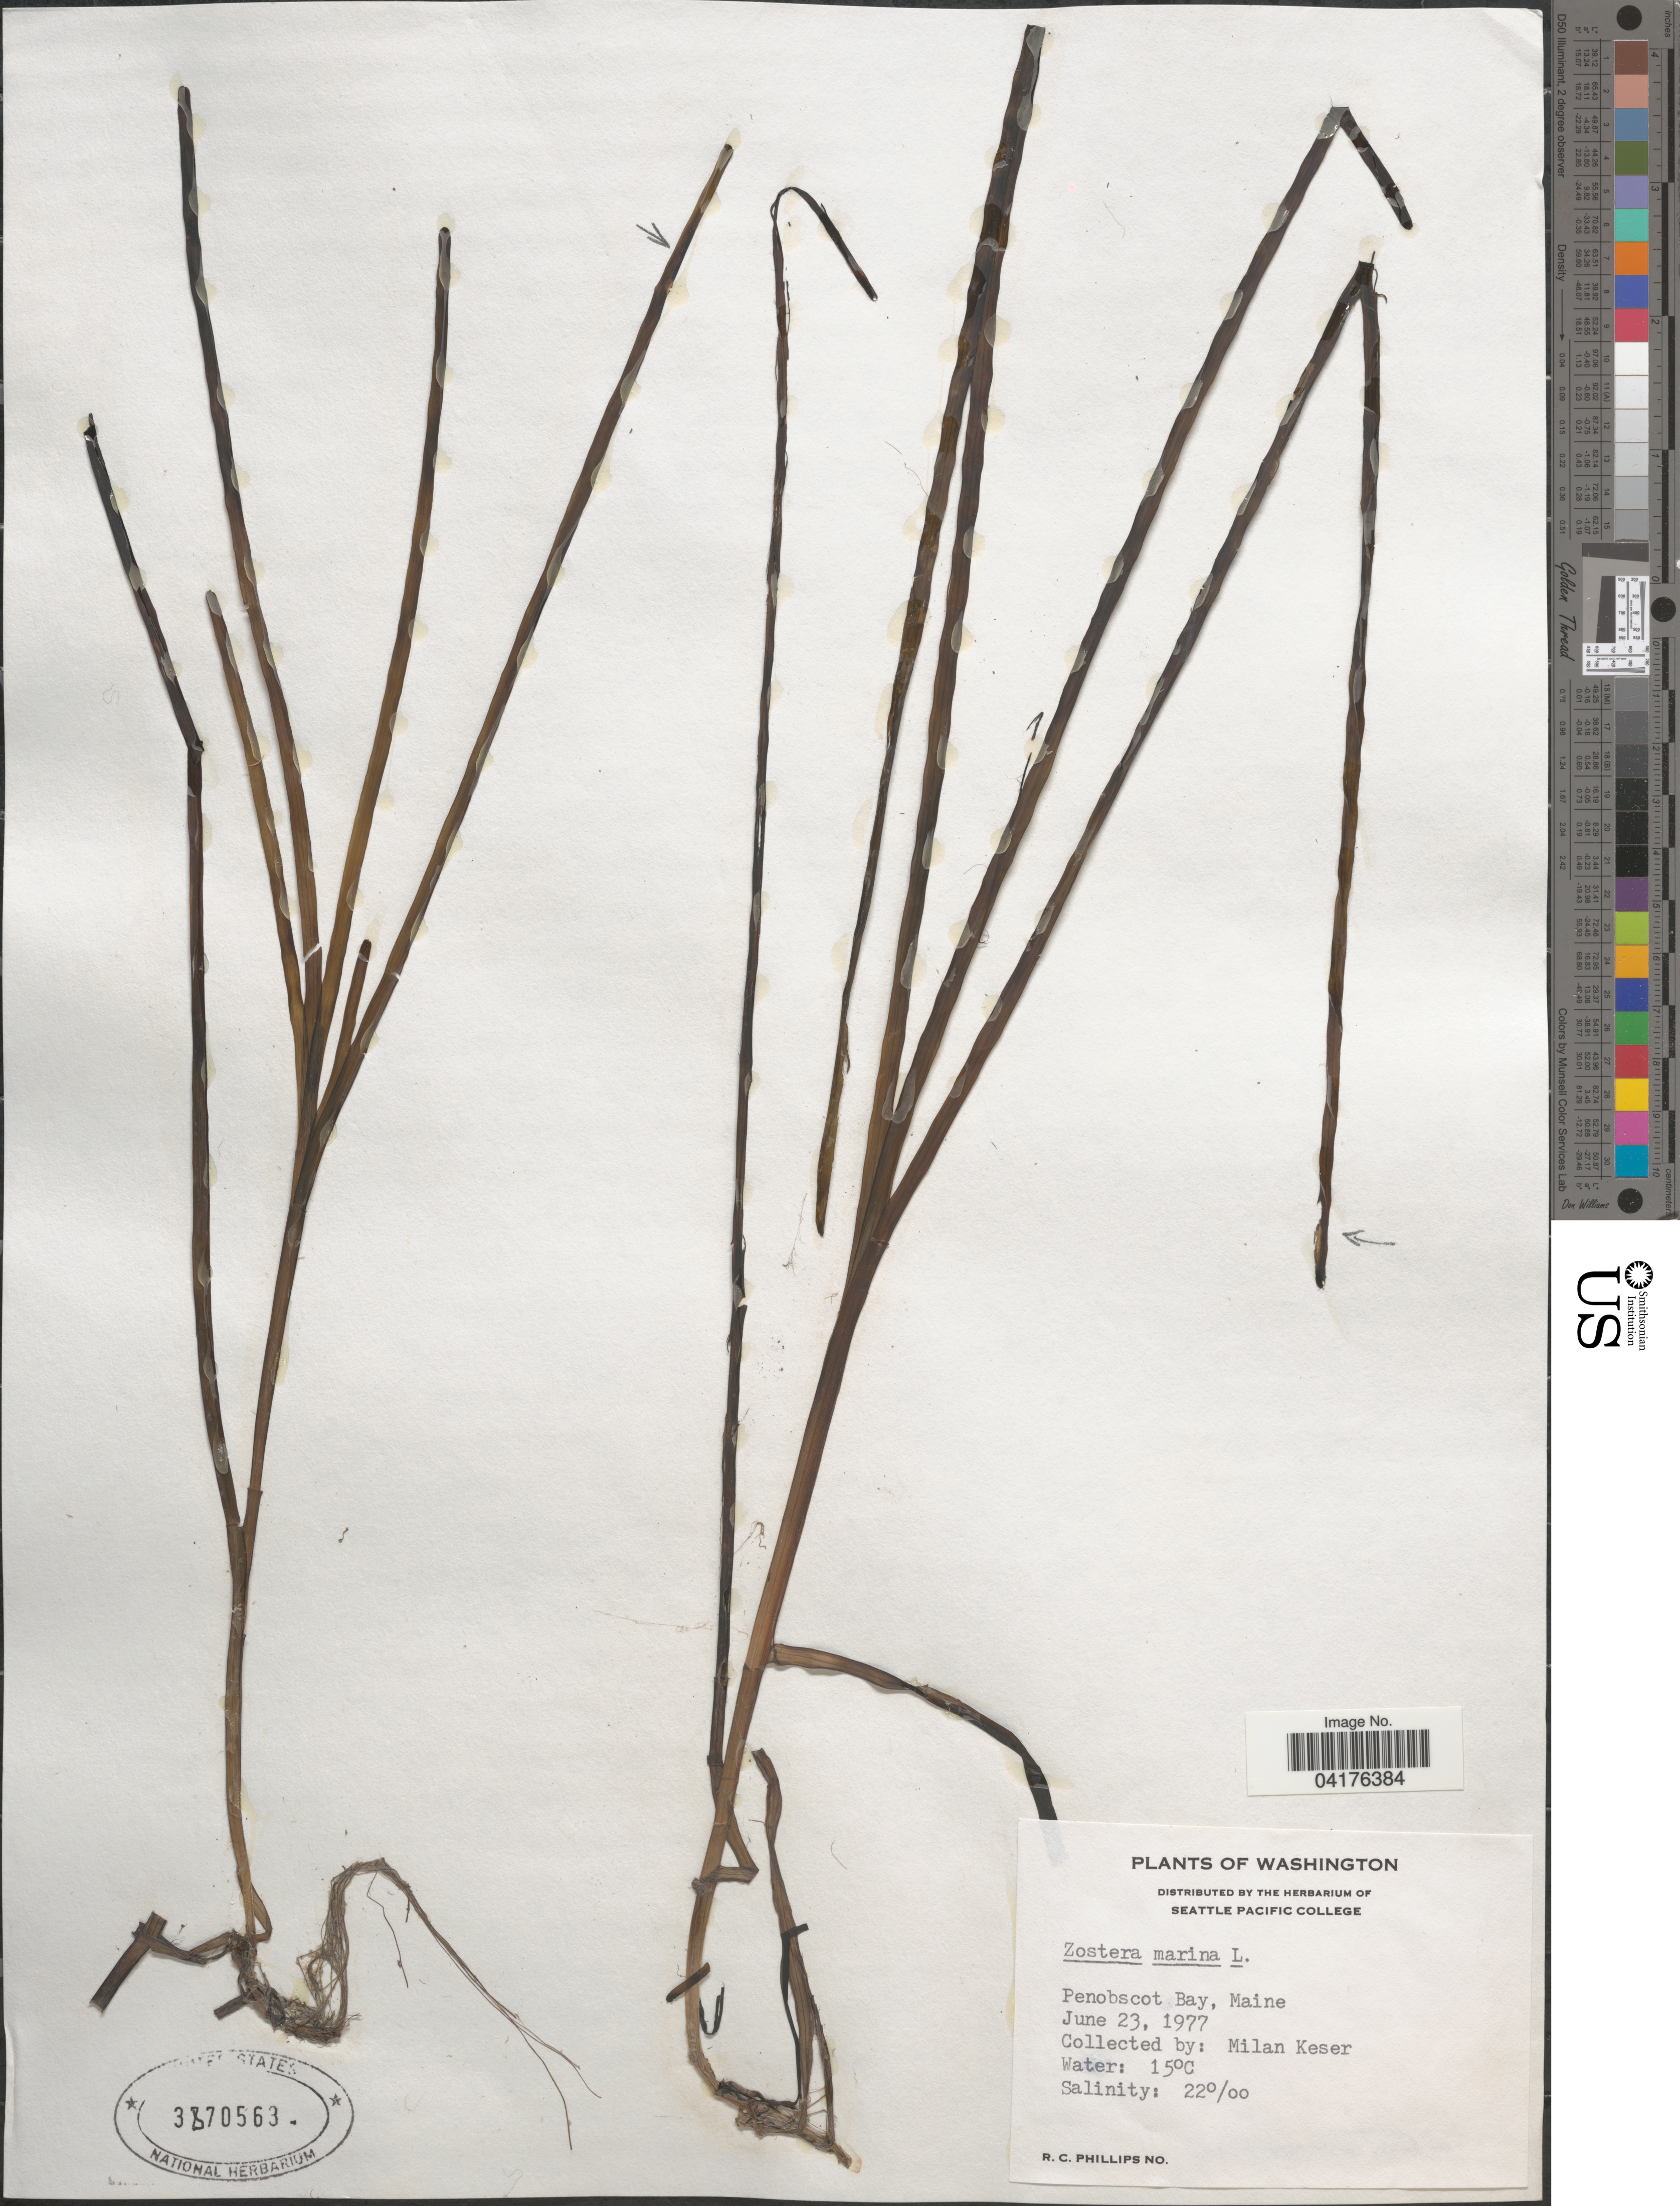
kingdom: Plantae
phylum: Tracheophyta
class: Liliopsida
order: Alismatales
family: Zosteraceae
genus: Zostera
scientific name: Zostera marina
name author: L.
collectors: M. Keser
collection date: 1977-06-23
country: United States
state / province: Maine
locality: Penobscot Bay.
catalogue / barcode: US 3870563